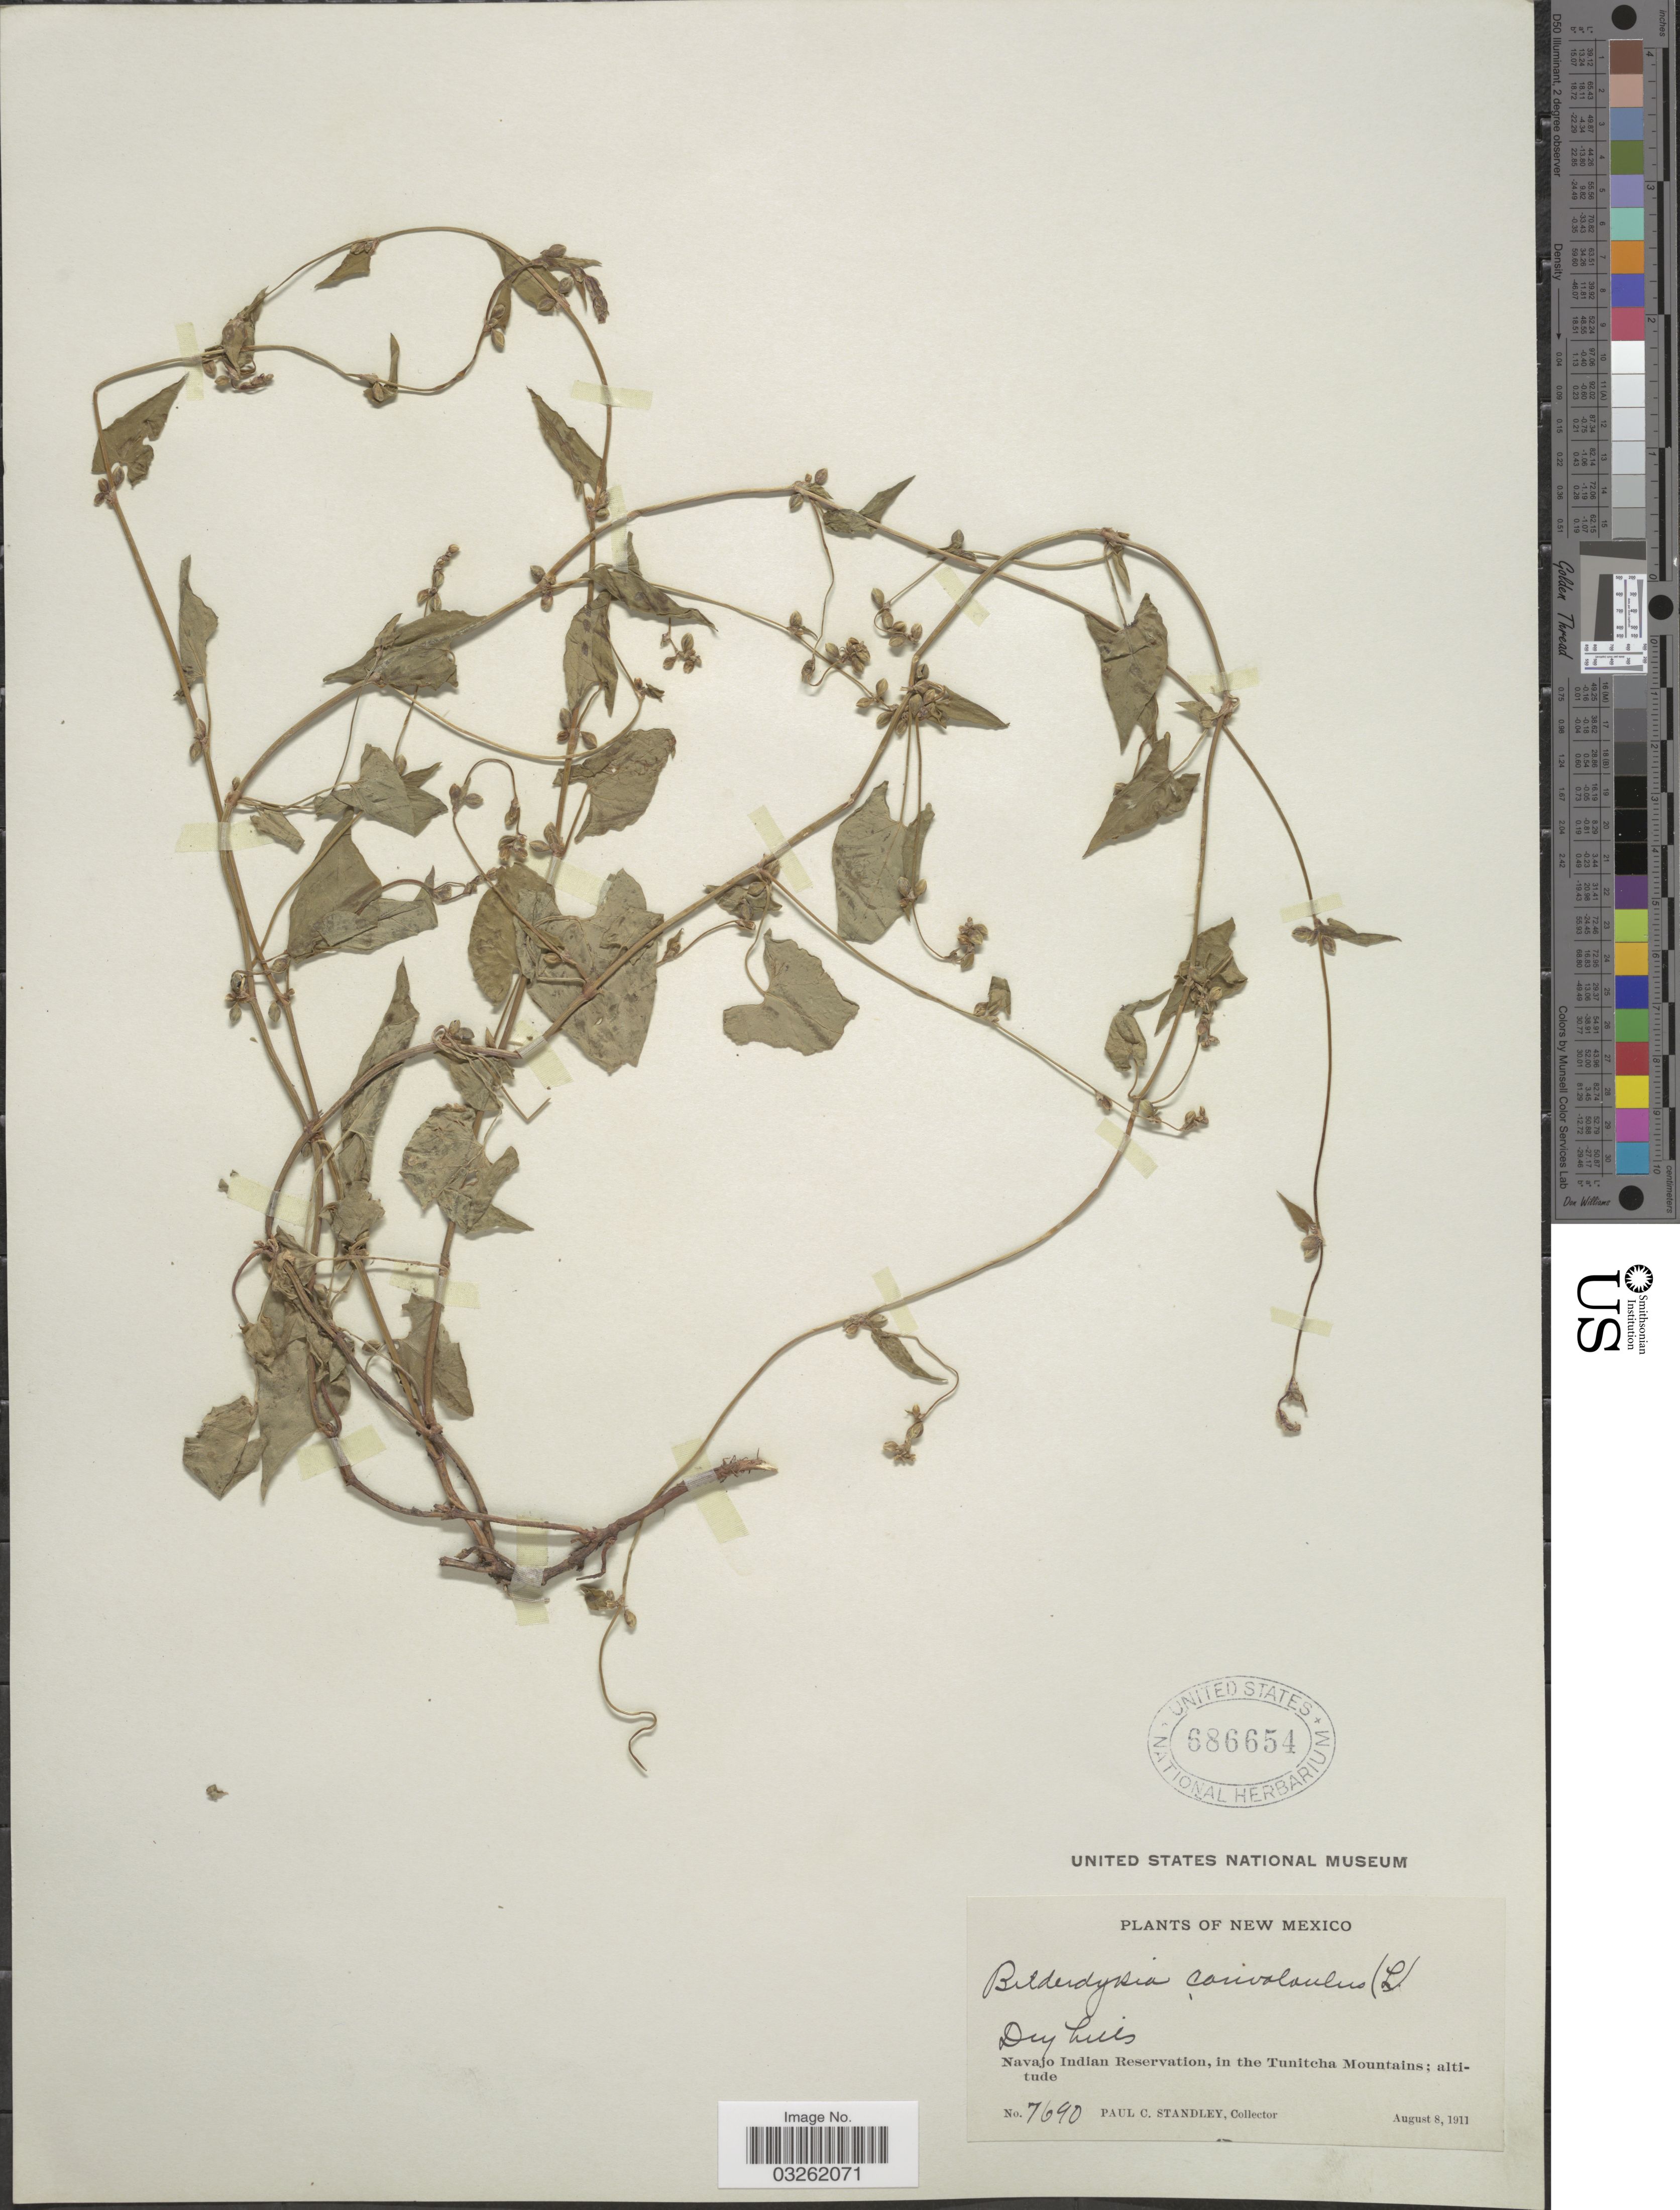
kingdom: Plantae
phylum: Tracheophyta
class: Magnoliopsida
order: Caryophyllales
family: Polygonaceae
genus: Fallopia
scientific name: Fallopia convolvulus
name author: (L.) Á. Löve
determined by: Strong, M. T., (US), Smithsonian Institution - National Museum of Natural History (UNITED STATES)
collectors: P. C. Standley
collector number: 7690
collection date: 1911-08-08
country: United States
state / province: New Mexico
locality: Navajo Indian Reservation, in the Tunitcha Mountains.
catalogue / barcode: US 686654